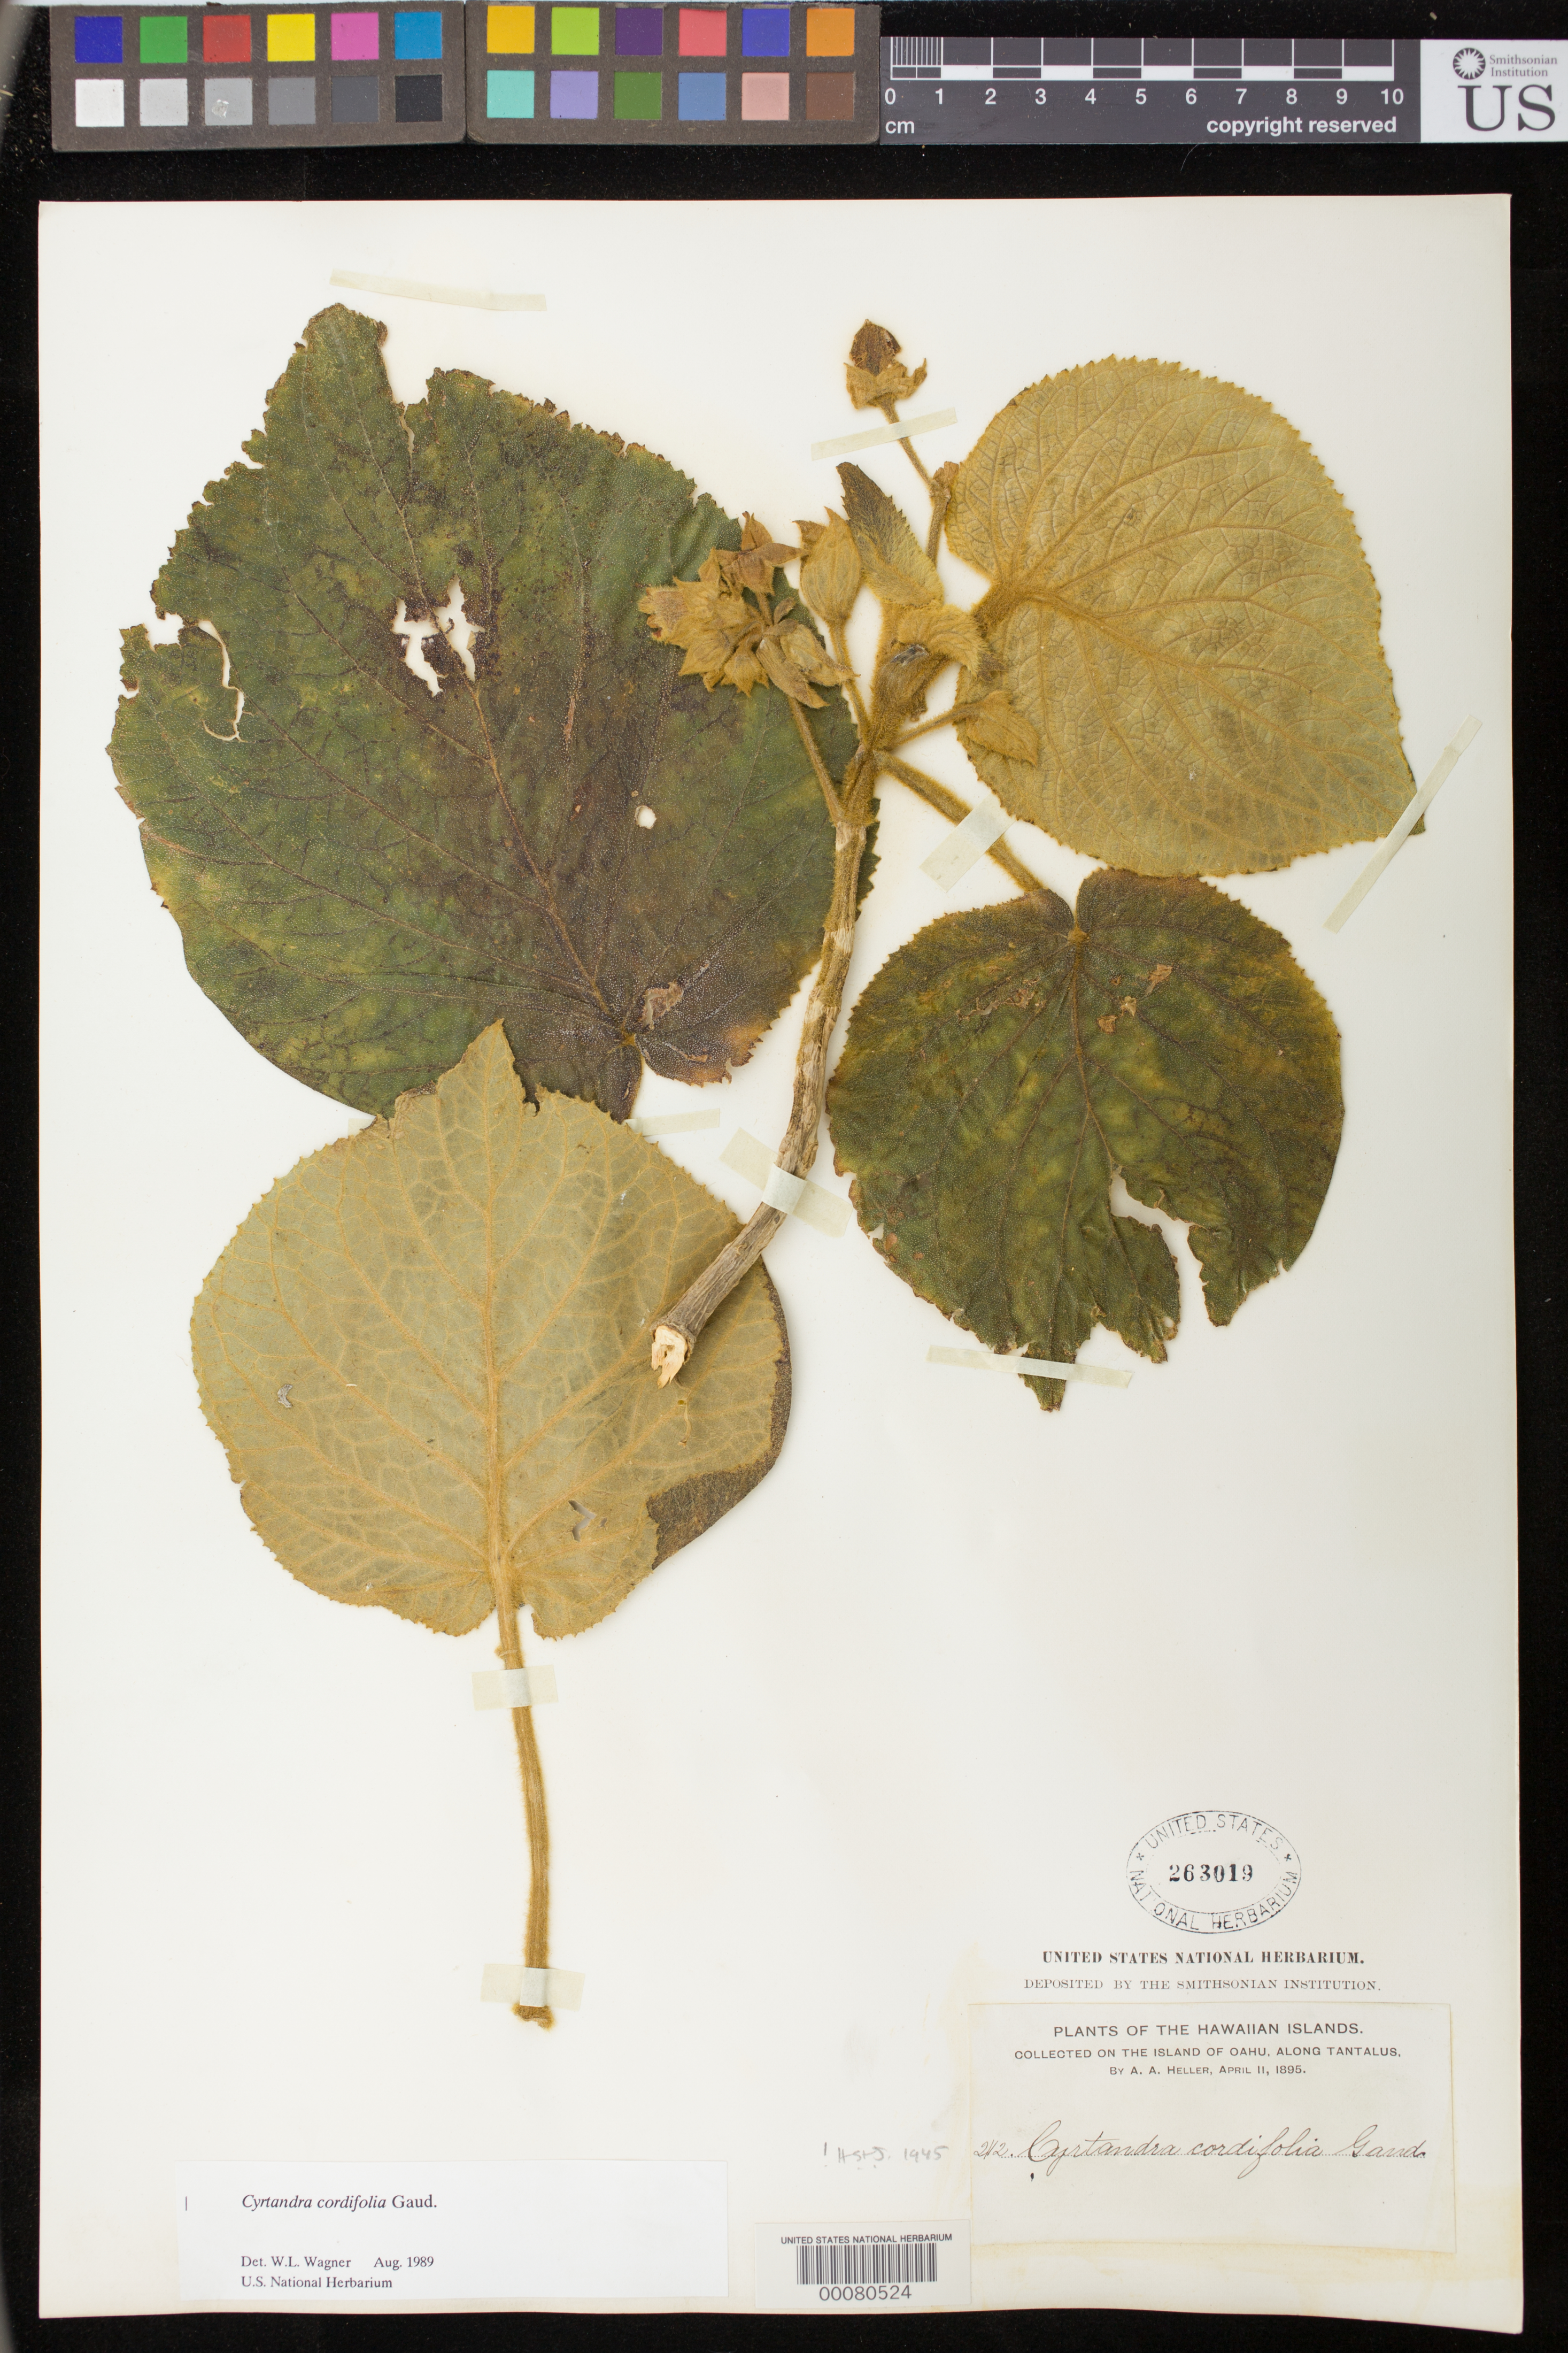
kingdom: Plantae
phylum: Tracheophyta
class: Magnoliopsida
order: Lamiales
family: Gesneriaceae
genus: Cyrtandra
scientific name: Cyrtandra cordifolia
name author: Gaudich.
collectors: A. A. Heller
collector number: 2112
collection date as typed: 11 Apr 1895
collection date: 1895-04-11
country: United States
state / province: Hawaii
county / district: Honolulu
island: Oahu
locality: along Tantalus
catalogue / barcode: US 263019